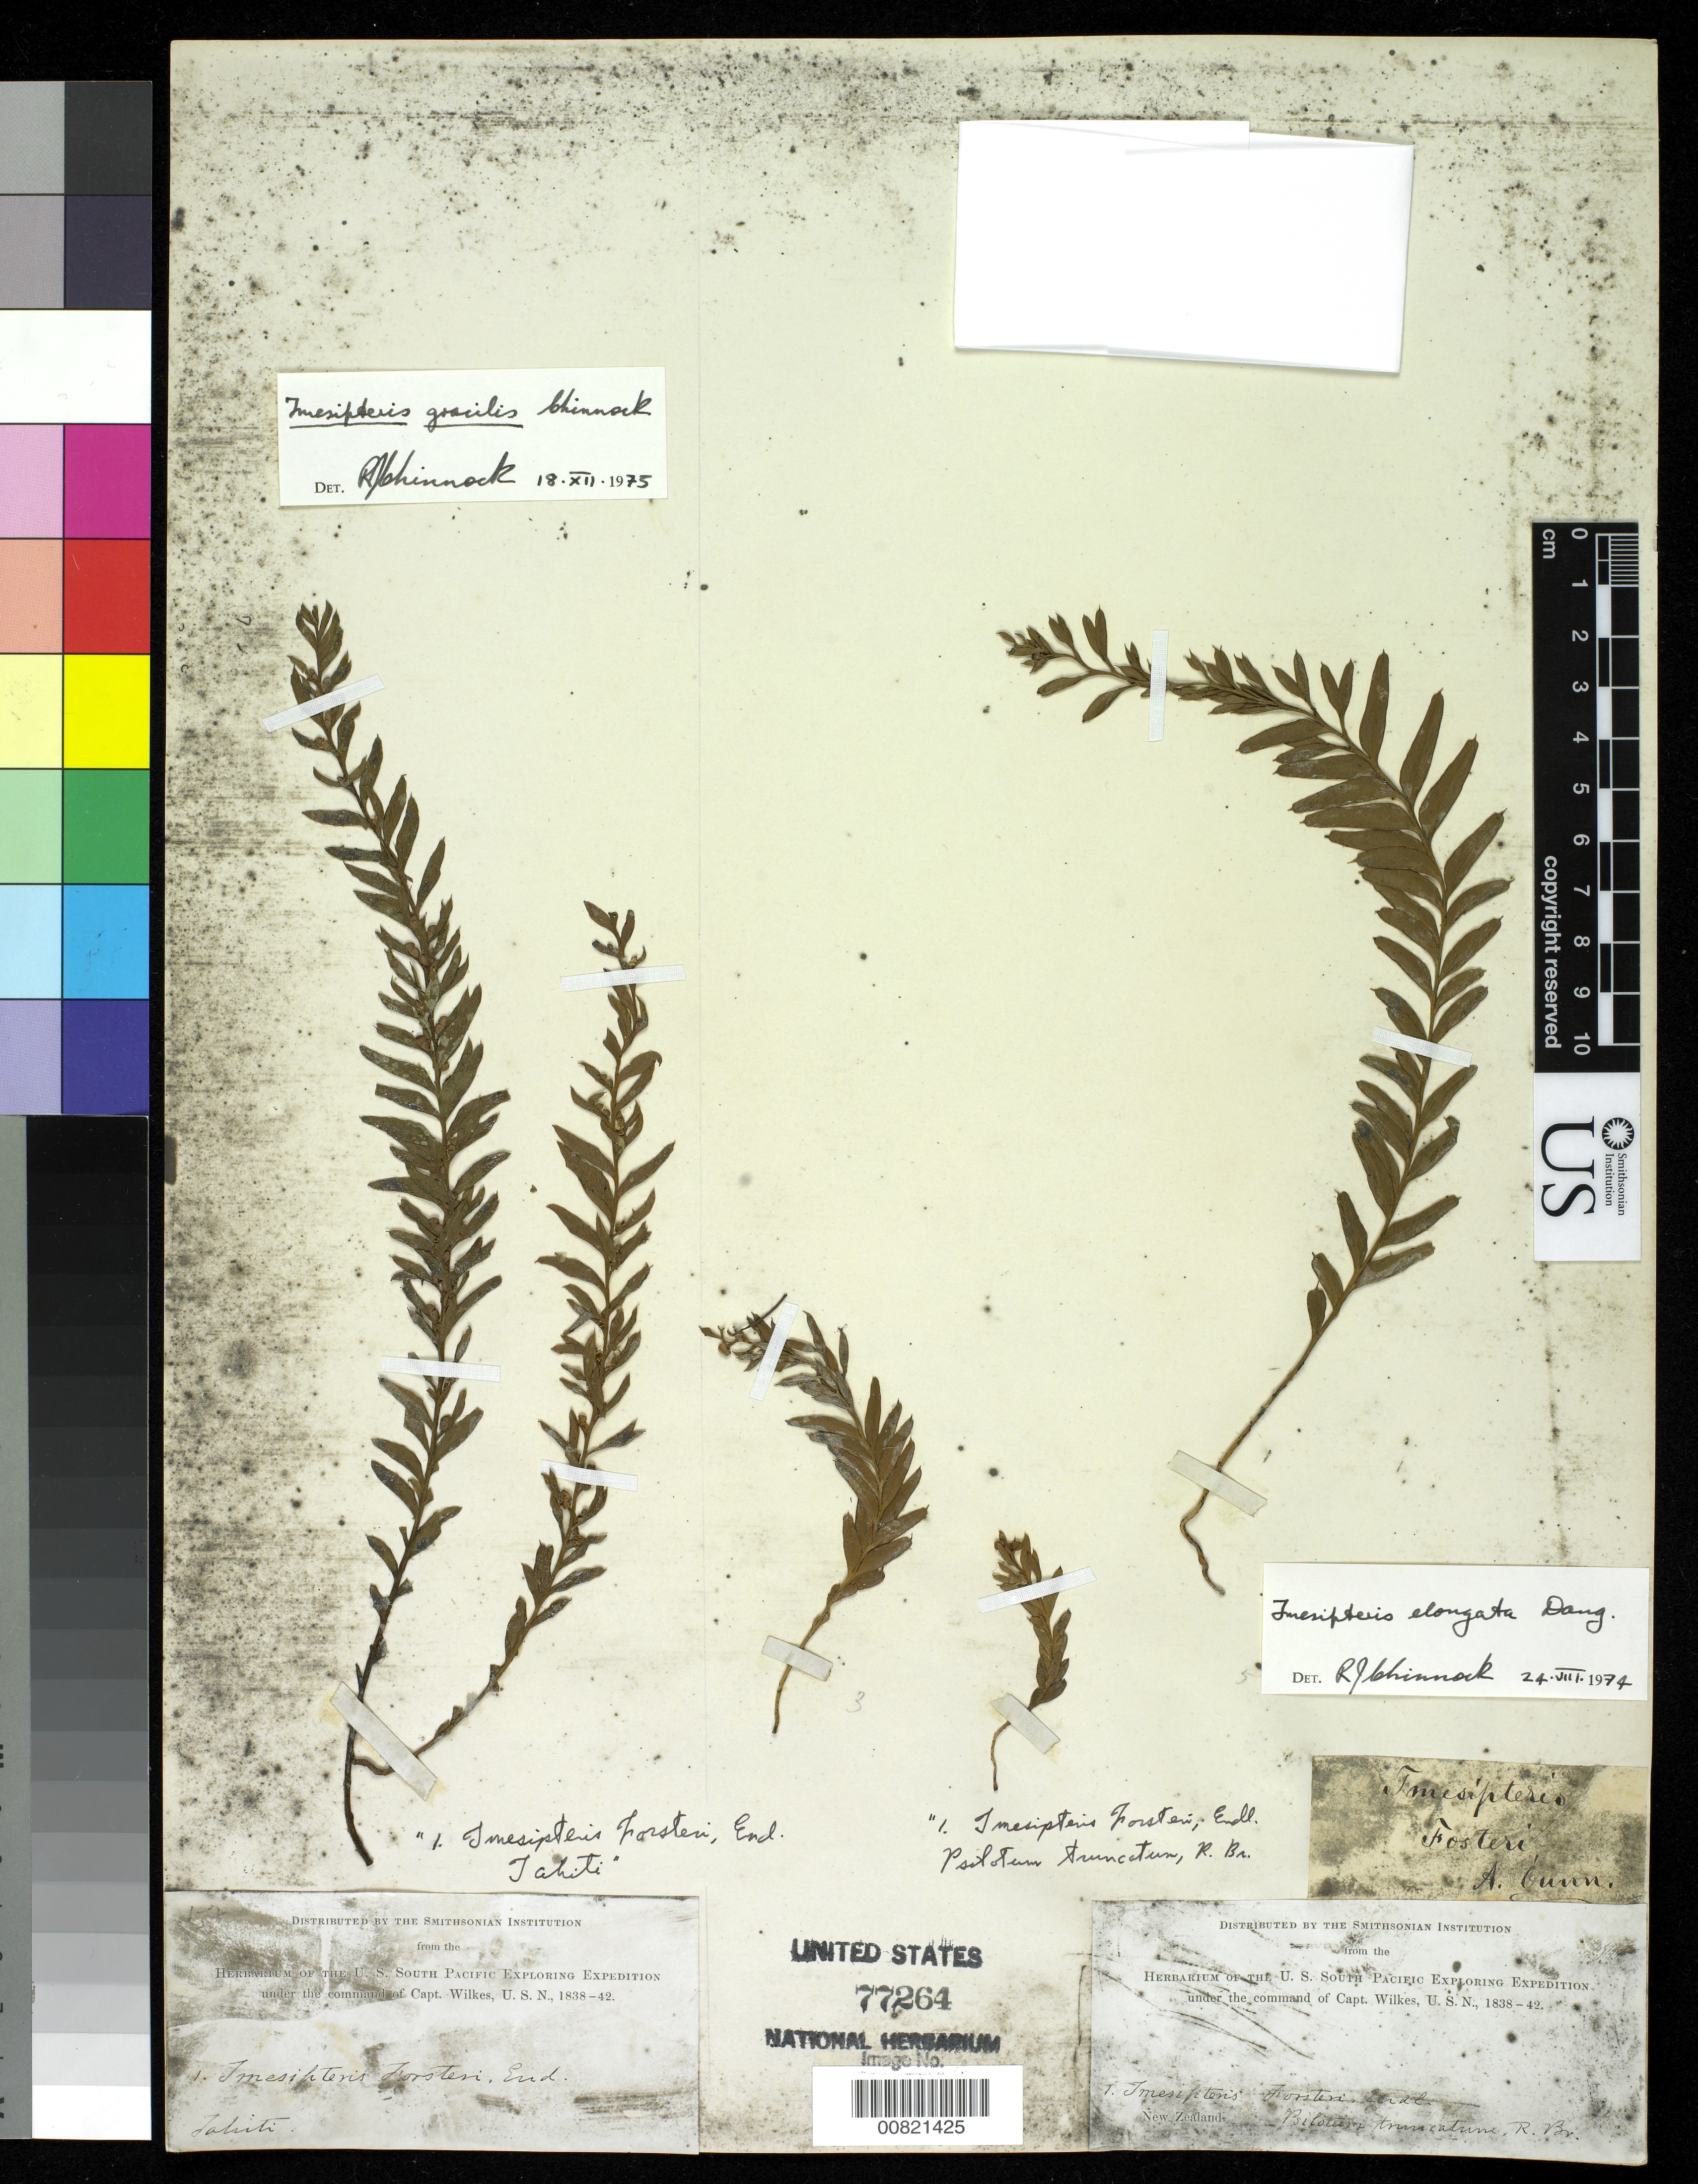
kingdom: Plantae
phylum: Tracheophyta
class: Polypodiopsida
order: Psilotales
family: Psilotaceae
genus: Tmesipteris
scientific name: Tmesipteris elongata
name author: P.A. Dang.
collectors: Wilkes Explor. Exped.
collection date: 1838/1842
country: New Zealand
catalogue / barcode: US 77264